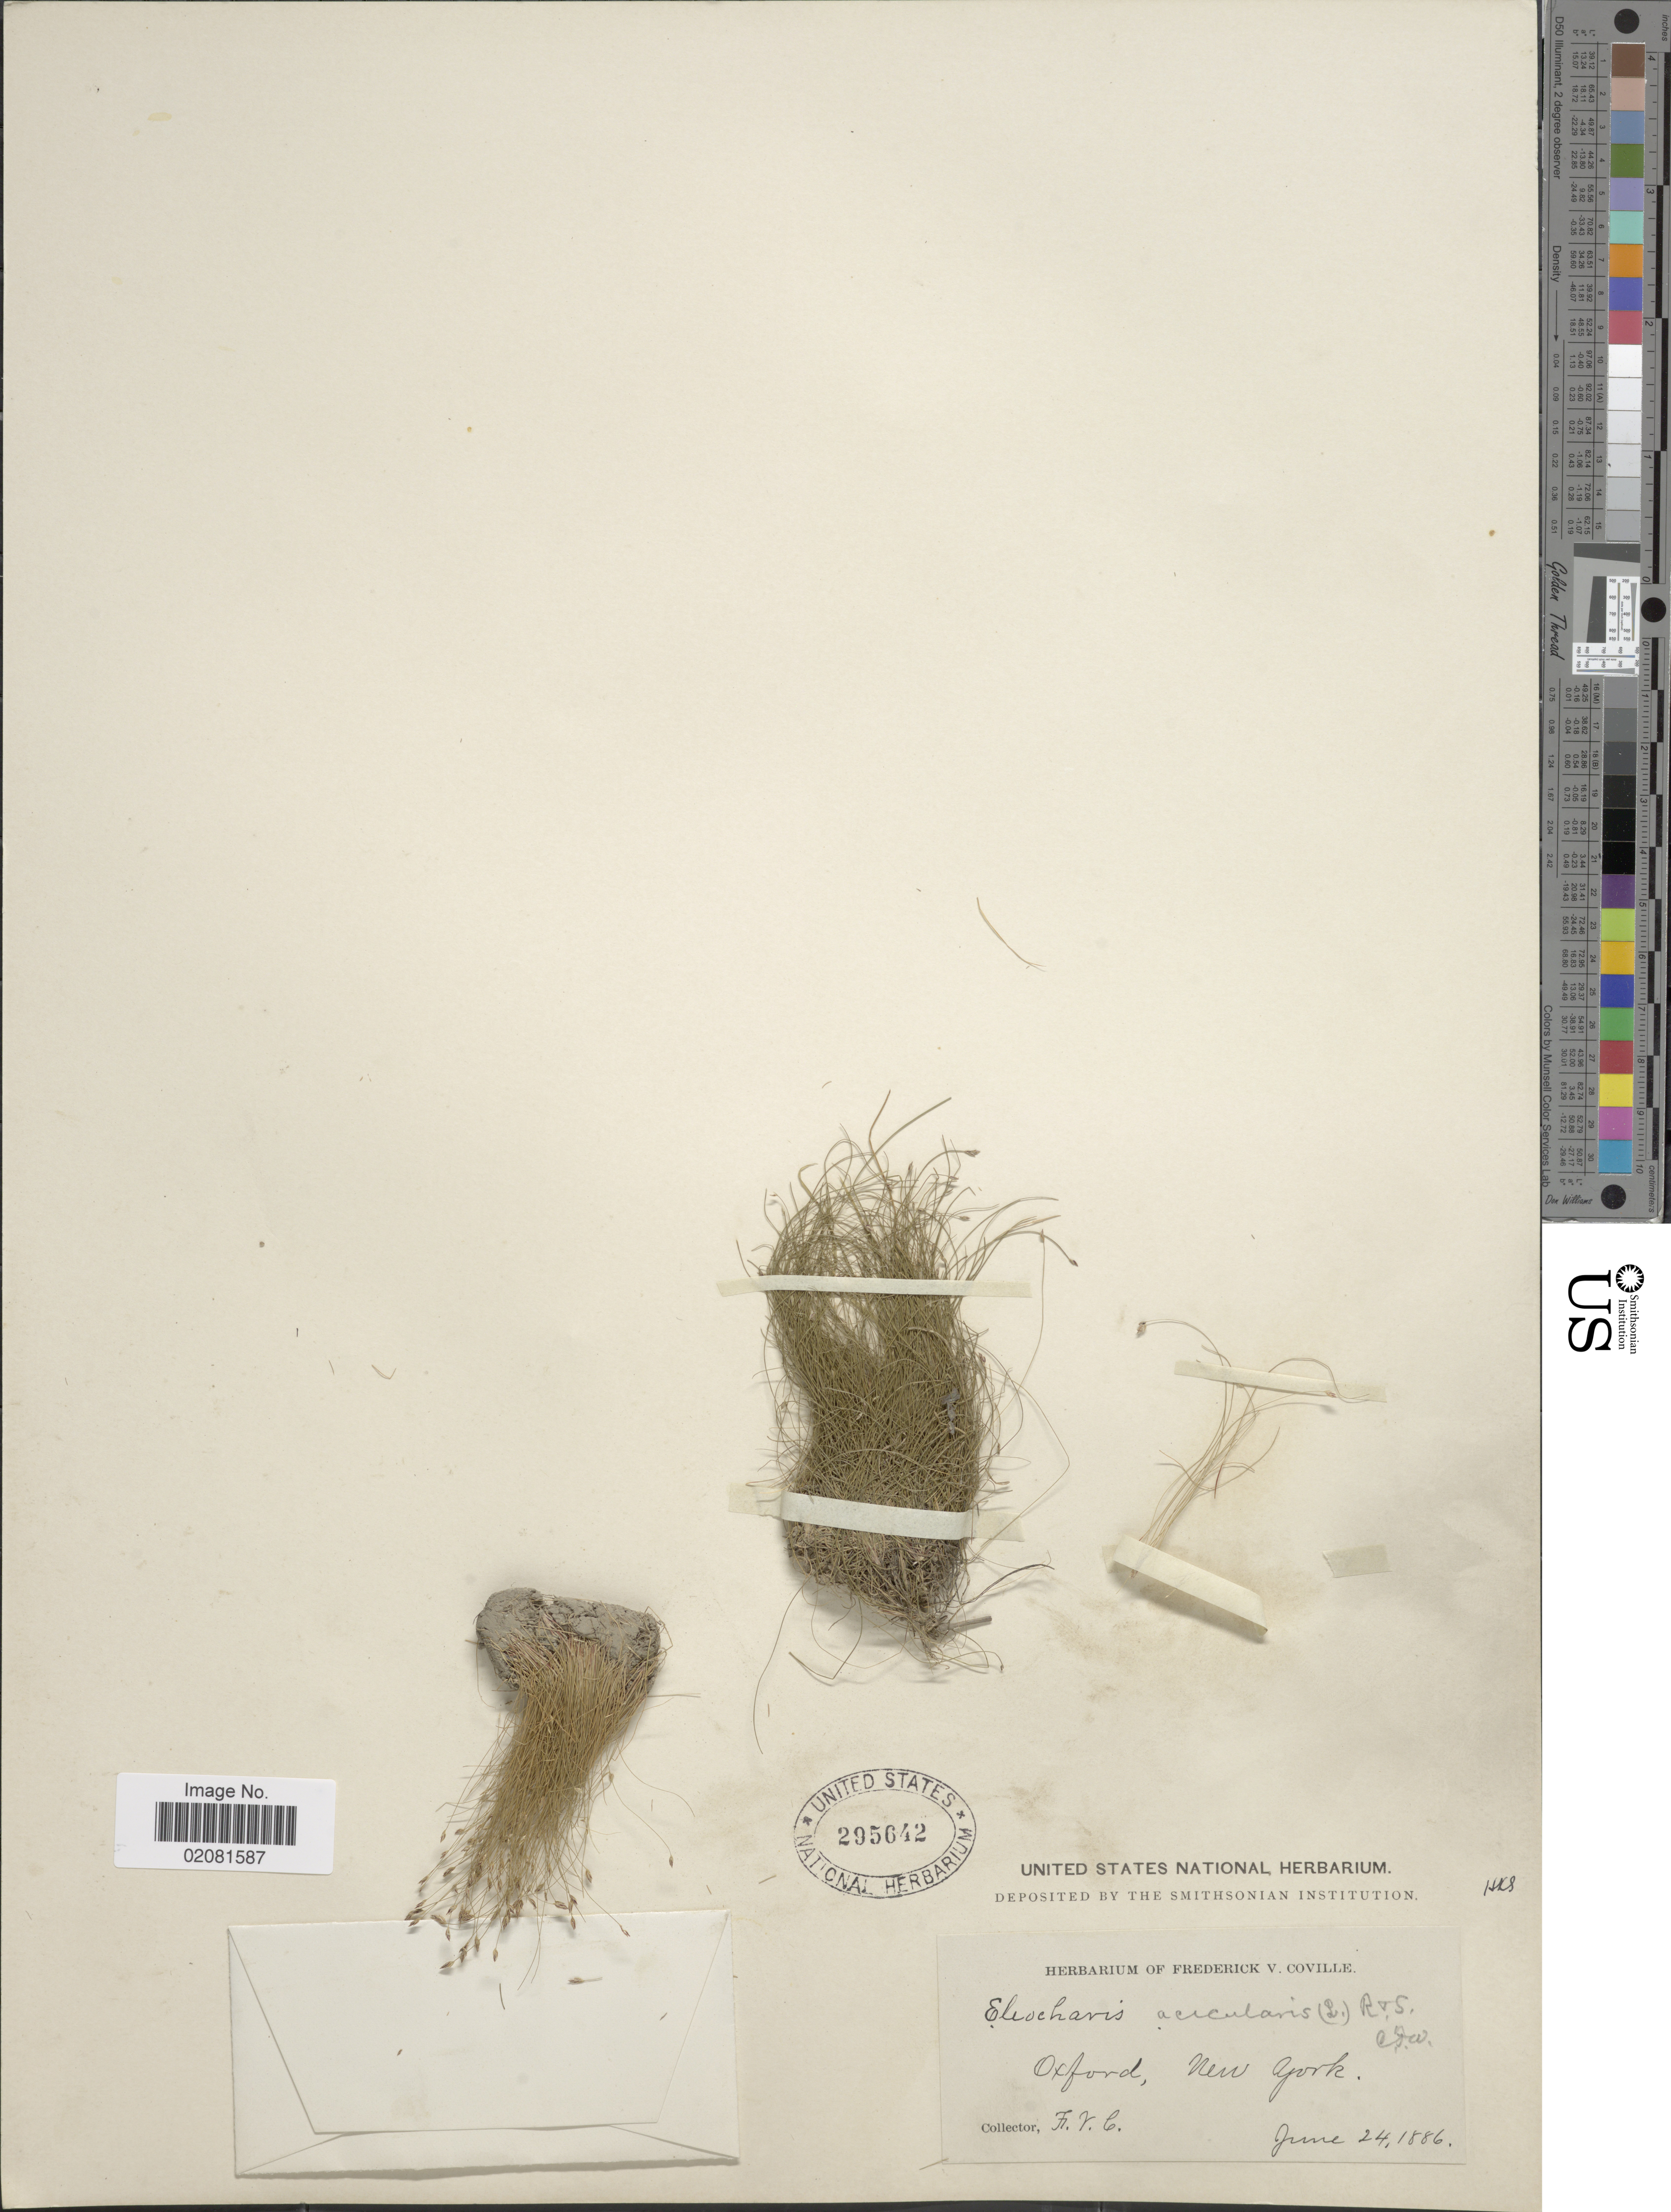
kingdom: Plantae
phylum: Tracheophyta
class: Liliopsida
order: Poales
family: Cyperaceae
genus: Eleocharis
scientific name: Eleocharis acicularis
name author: (L.) Roem. & Schult.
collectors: F. V. Coville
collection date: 1886-06-24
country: United States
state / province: New York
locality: Oxford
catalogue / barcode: US 295642